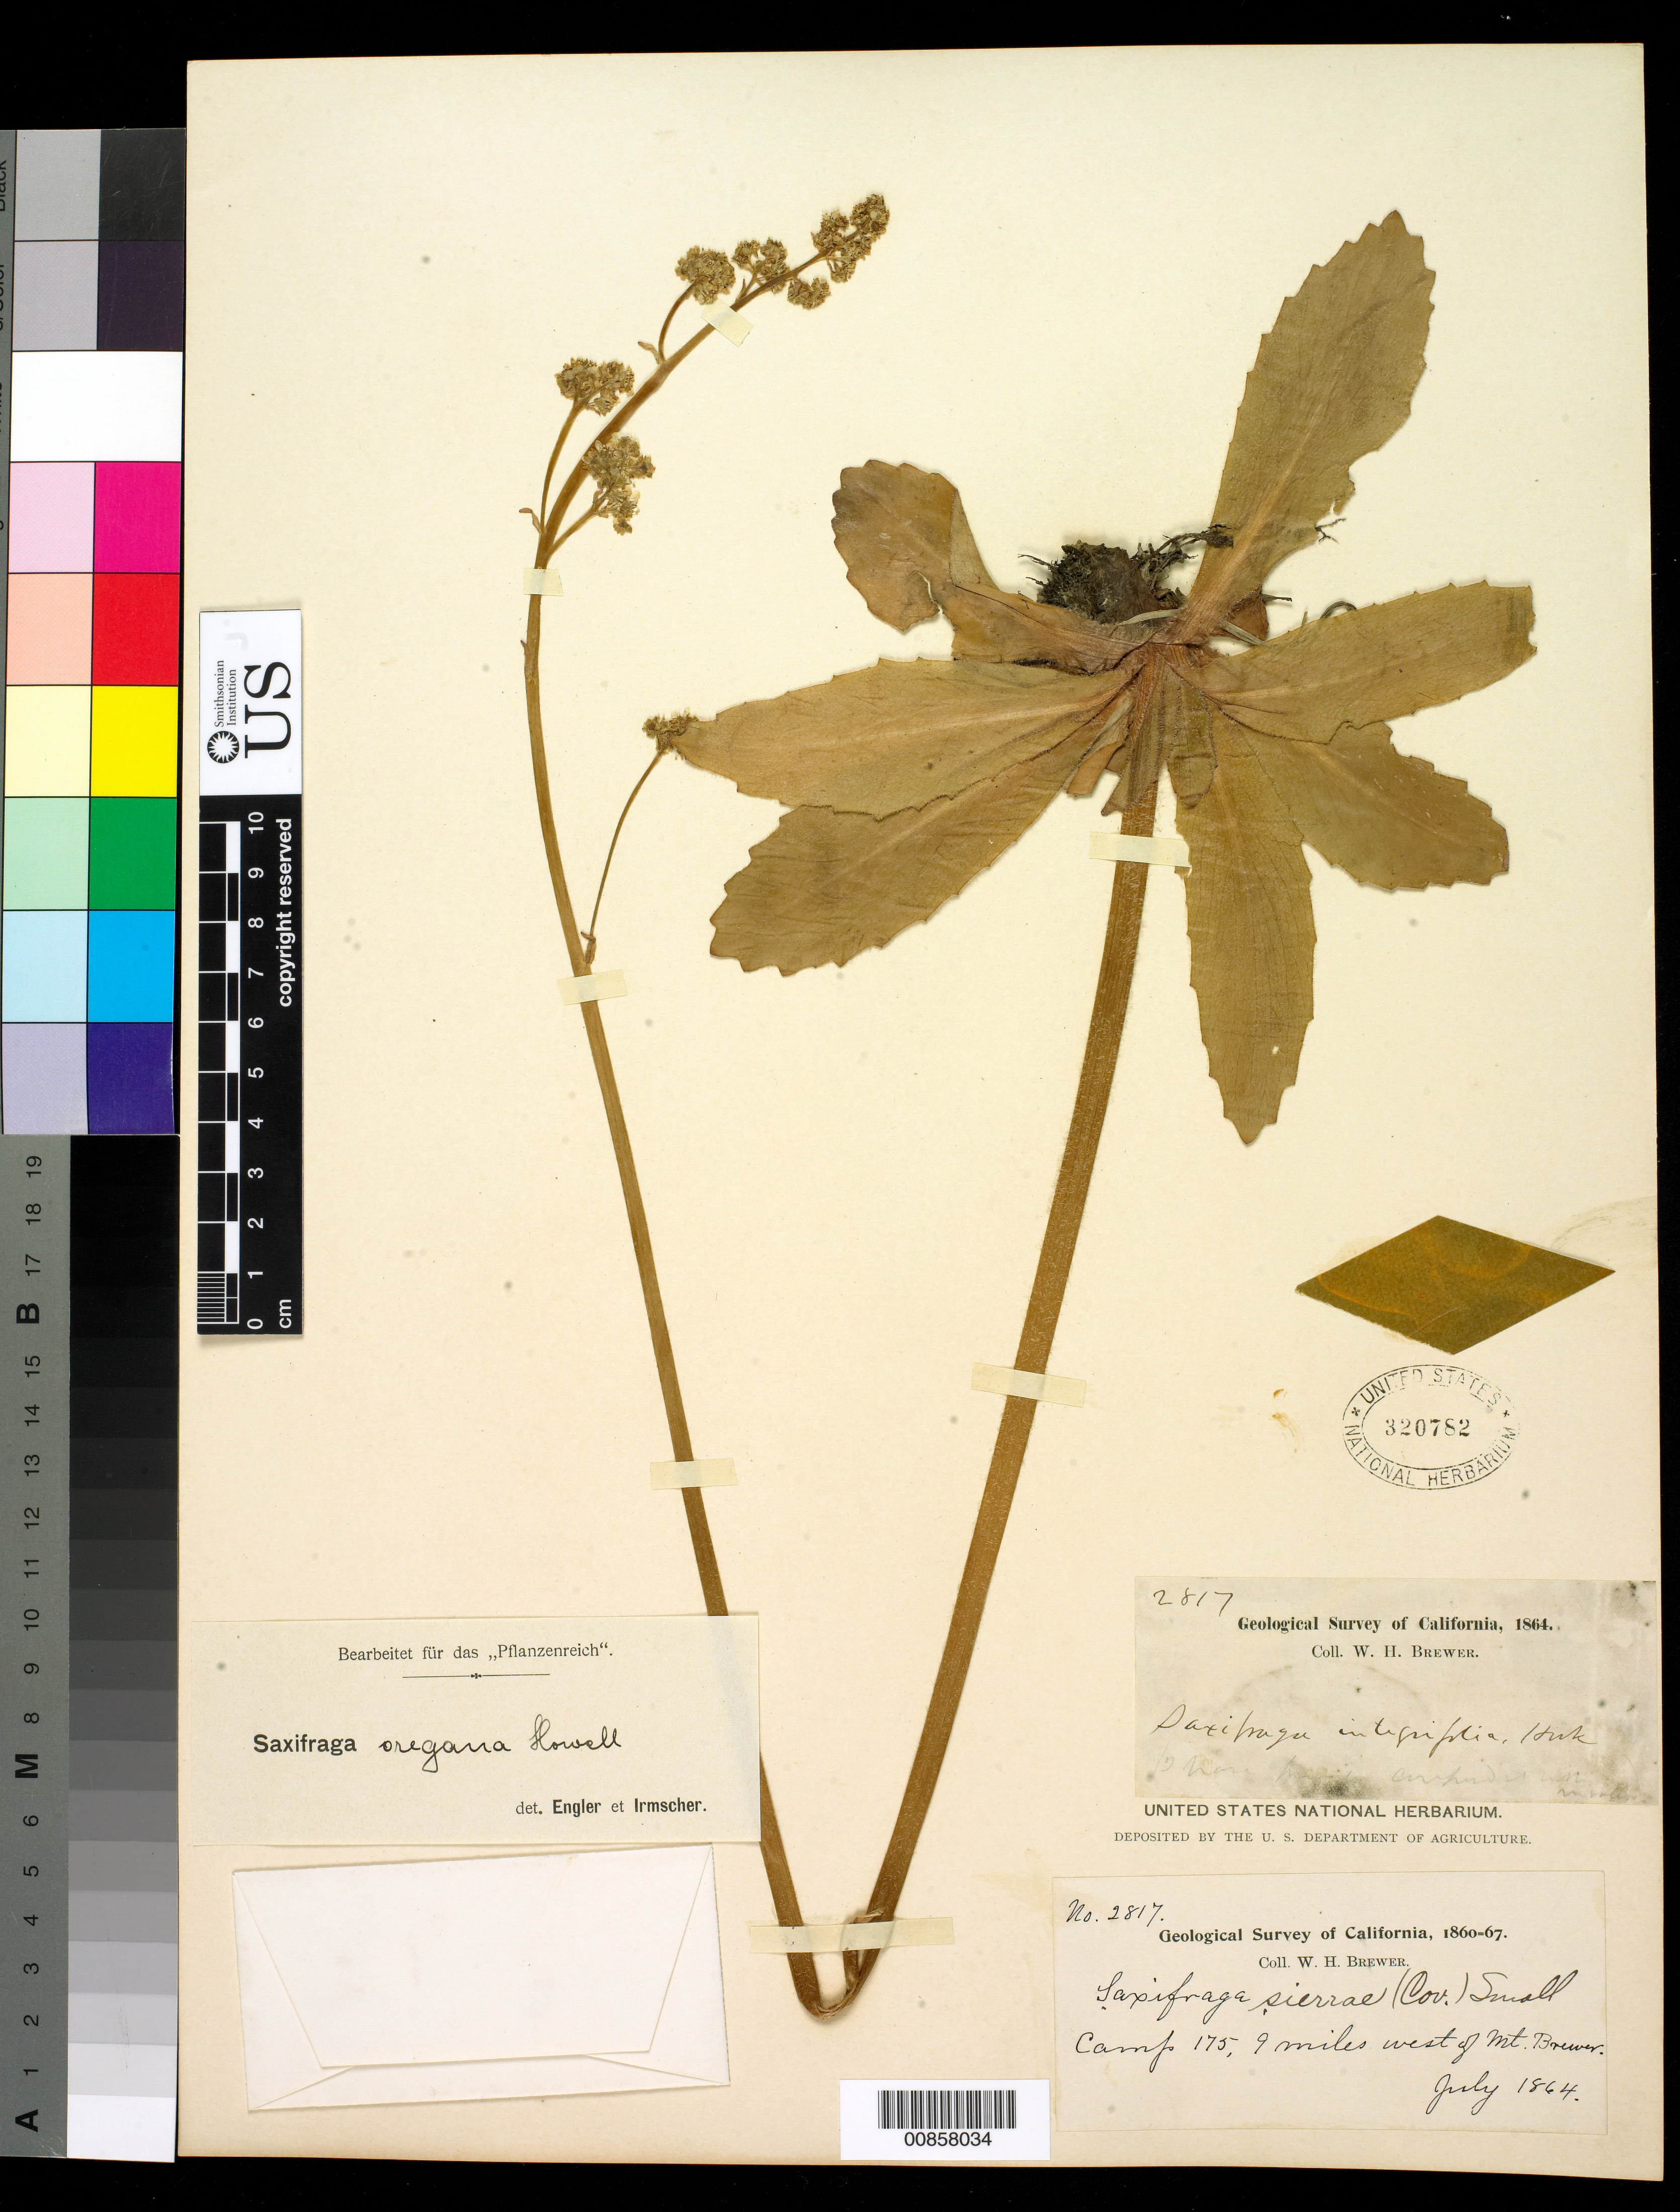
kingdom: Plantae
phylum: Tracheophyta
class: Magnoliopsida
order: Saxifragales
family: Saxifragaceae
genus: Micranthes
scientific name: Micranthes oregana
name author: (Howell) Small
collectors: W. H. Brewer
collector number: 2817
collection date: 1864-07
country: United States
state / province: California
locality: Camp 175, 9 miles west of Mt. Brewer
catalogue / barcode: US 320782